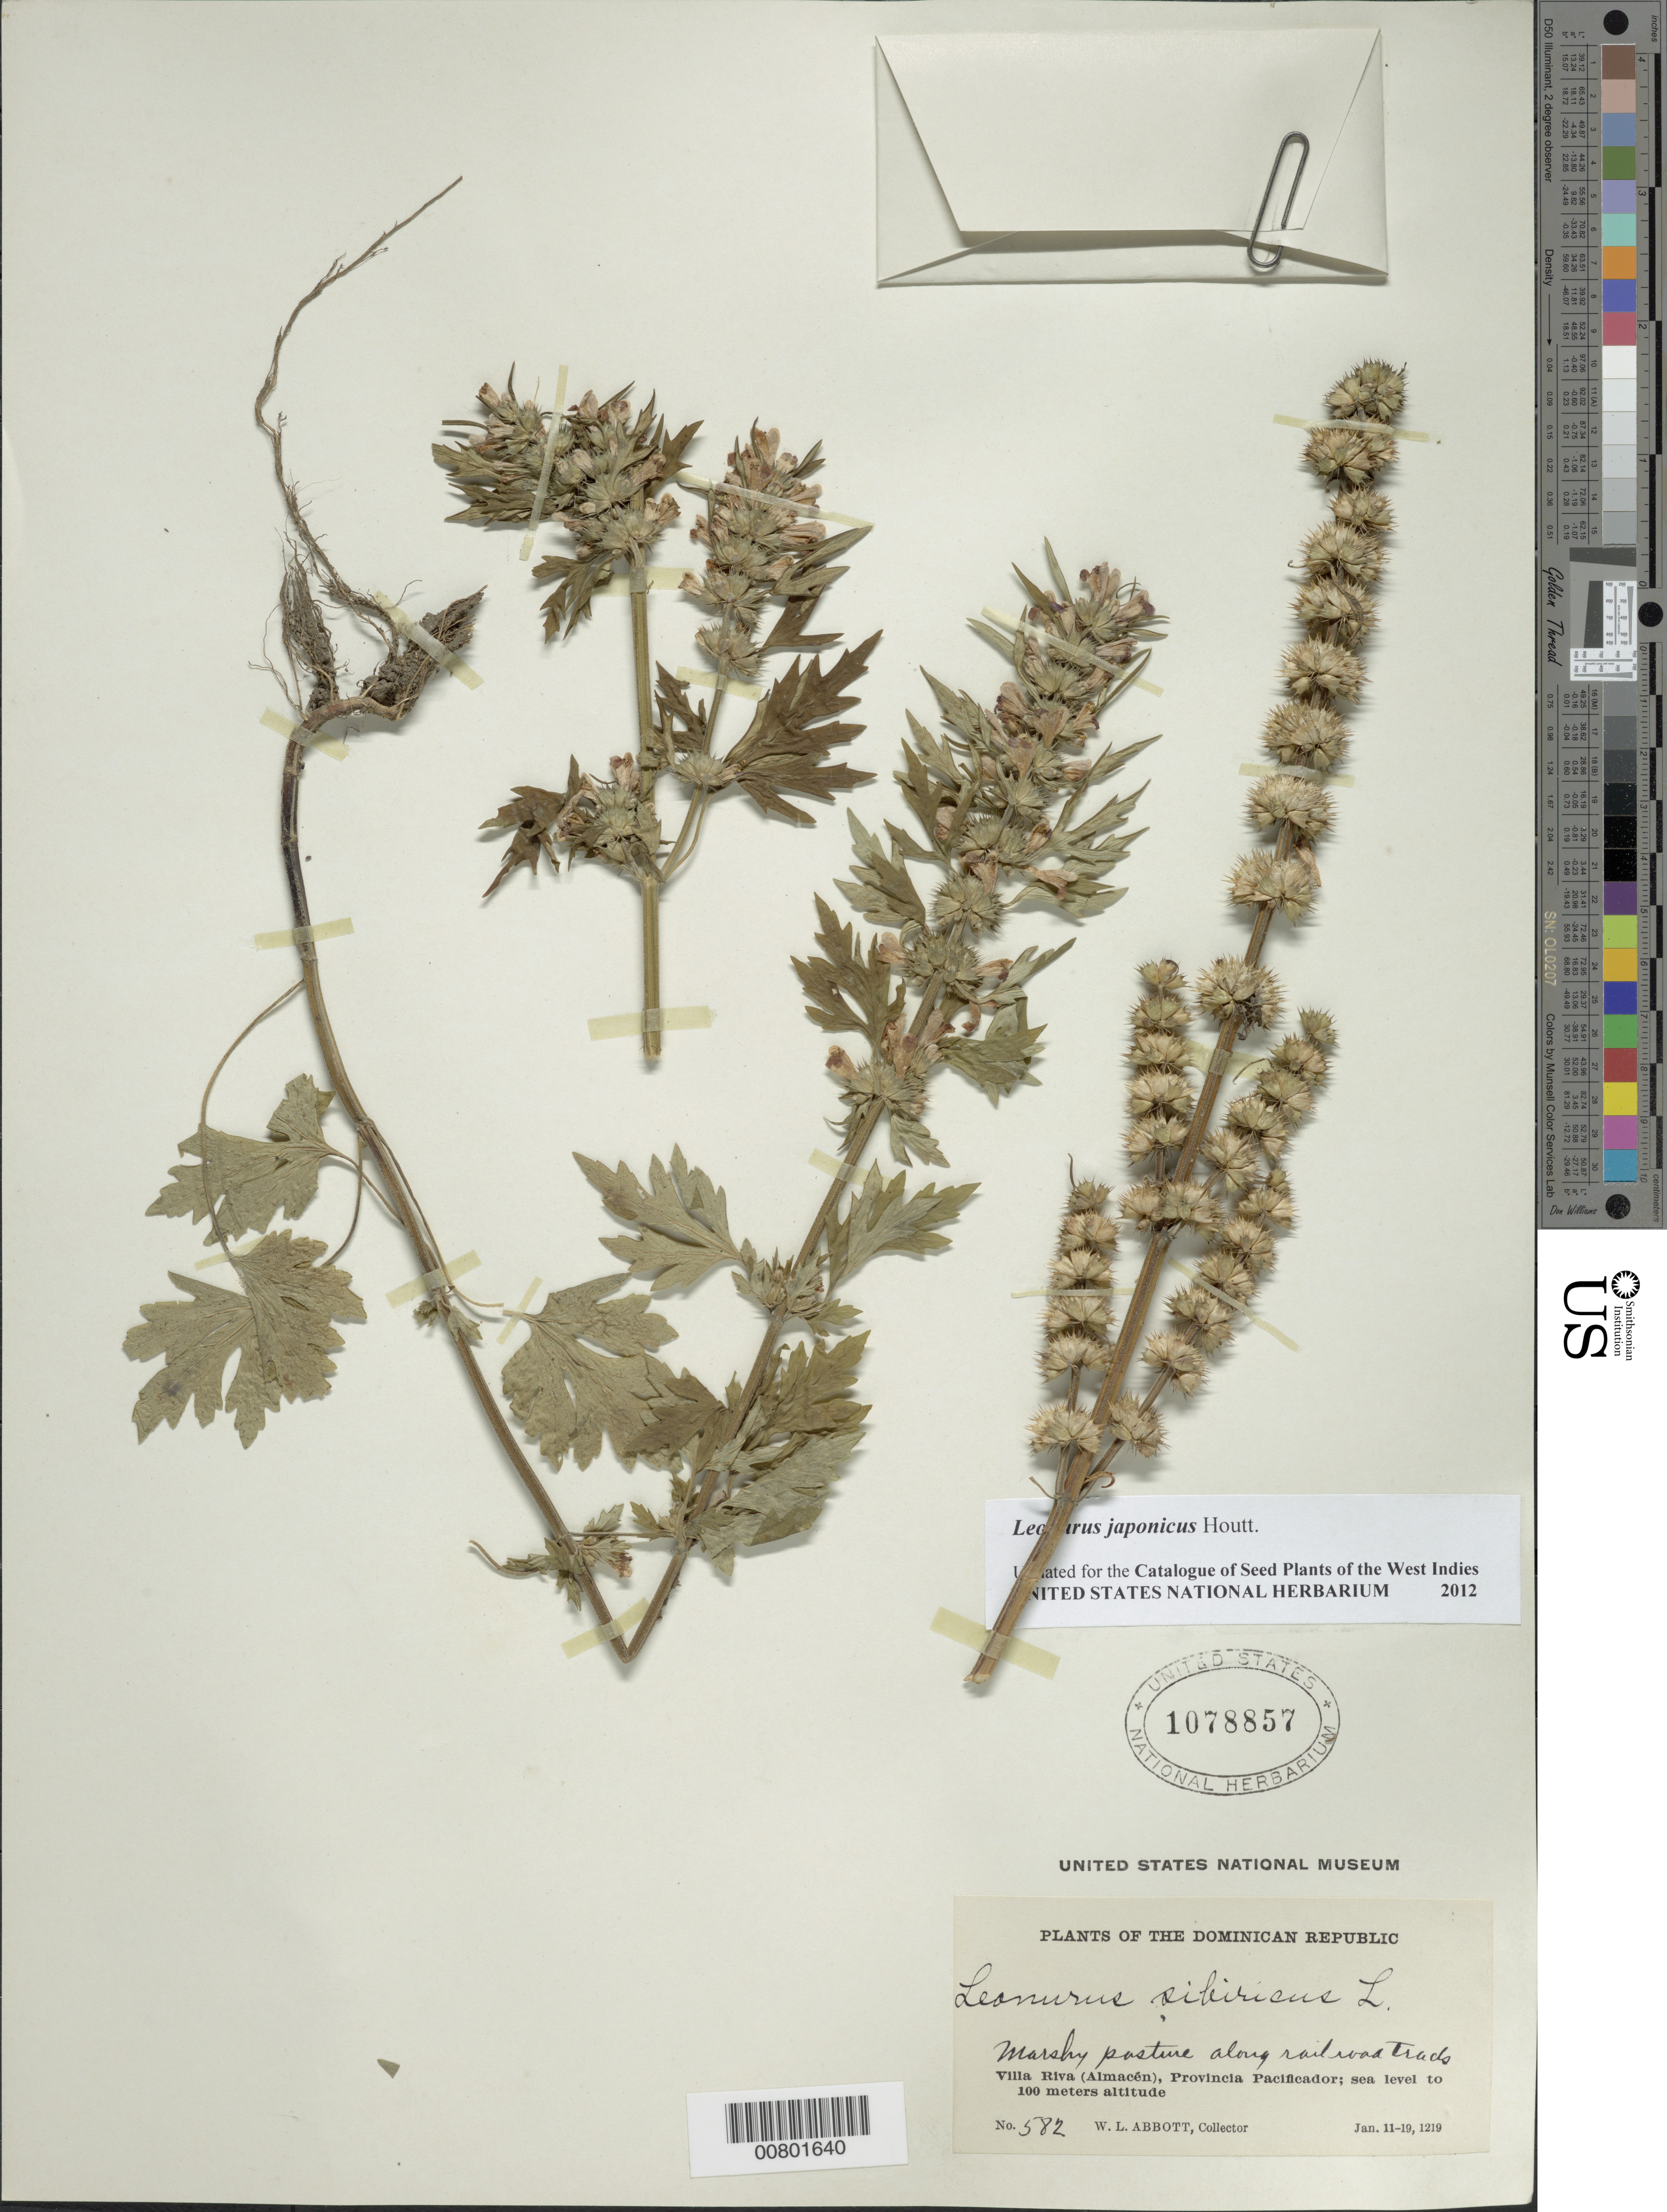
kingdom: Plantae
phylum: Tracheophyta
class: Magnoliopsida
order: Lamiales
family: Lamiaceae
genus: Leonurus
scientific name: Leonurus japonicus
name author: Houtt.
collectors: W. L. Abbott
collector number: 582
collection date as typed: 11 Jan 1912 to 19 Jan 1912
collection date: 1912-01-11/1912-01-19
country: Dominican Republic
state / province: Duarte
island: Hispaniola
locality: Villa Riva (Almacén)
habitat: Marshy pasteur along rail road tracks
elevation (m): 0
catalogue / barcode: US 1078857